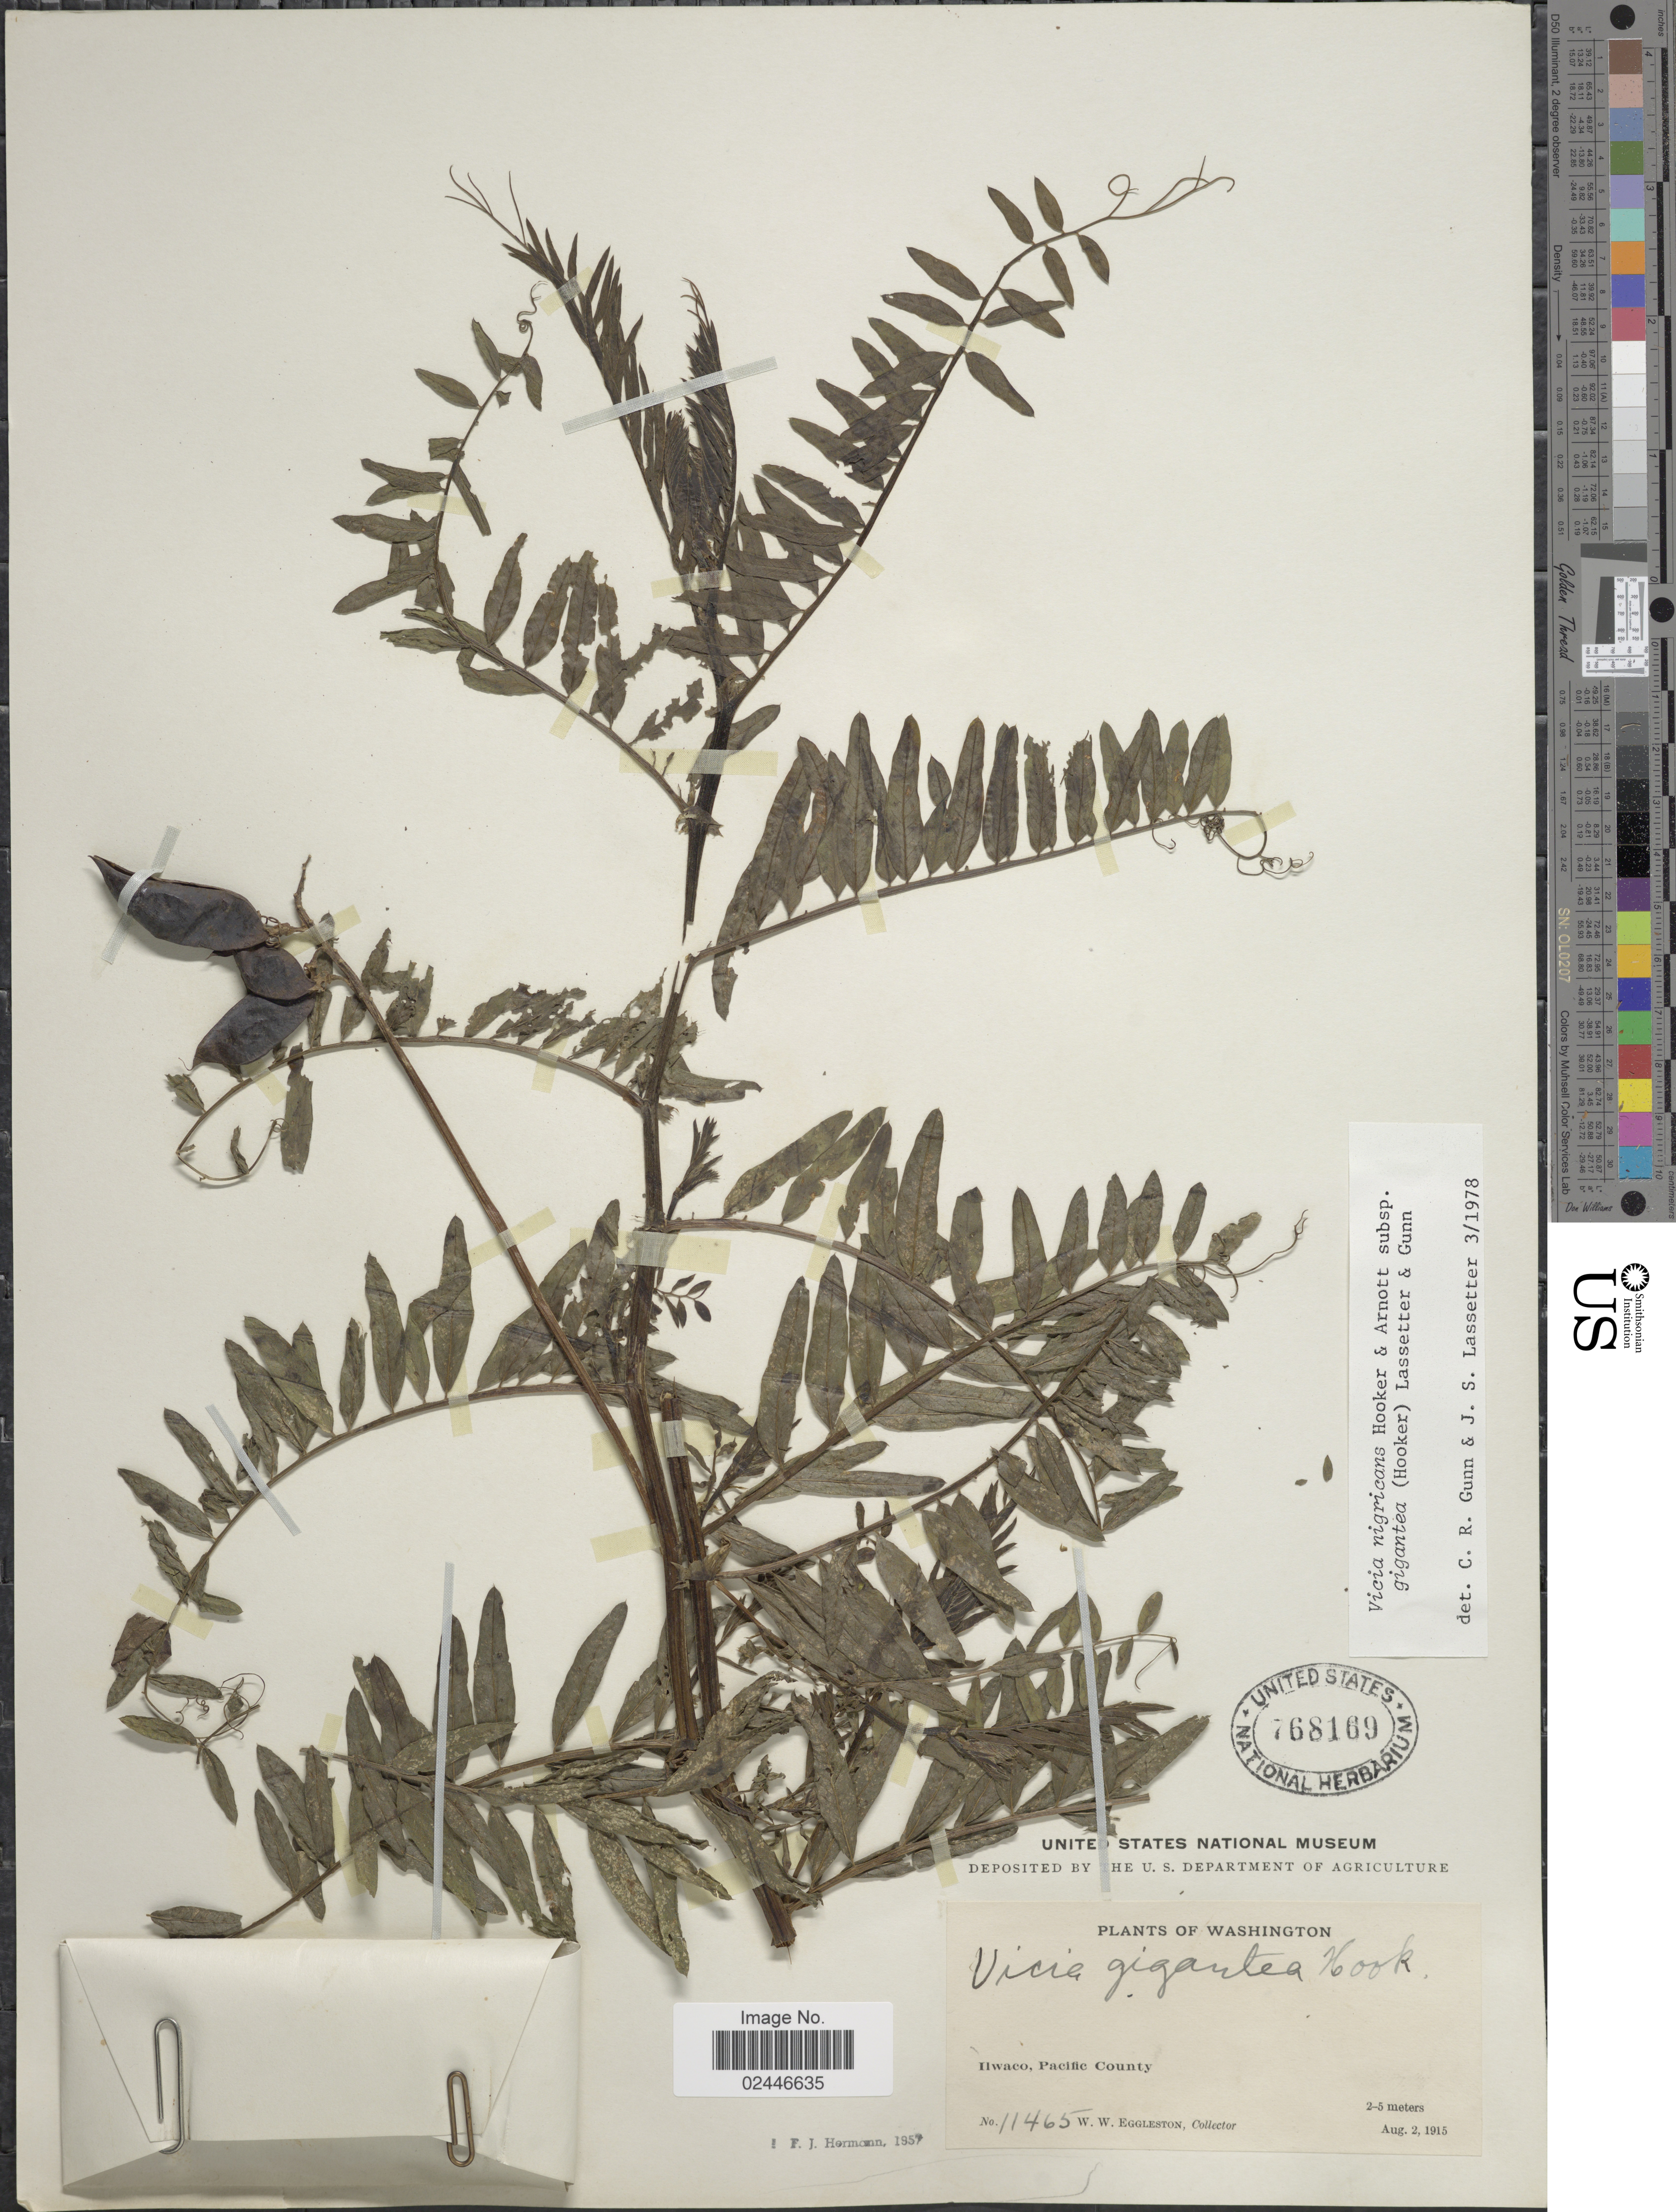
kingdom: Plantae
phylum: Tracheophyta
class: Magnoliopsida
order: Fabales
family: Fabaceae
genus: Vicia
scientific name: Vicia nigricans subsp. gigantea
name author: Hook. & Arn.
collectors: W. W. Eggleston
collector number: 11465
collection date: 1915-08-02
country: United States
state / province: Washington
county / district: Pacific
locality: Ilwaco, Pacific County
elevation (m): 2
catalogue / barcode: US 768169